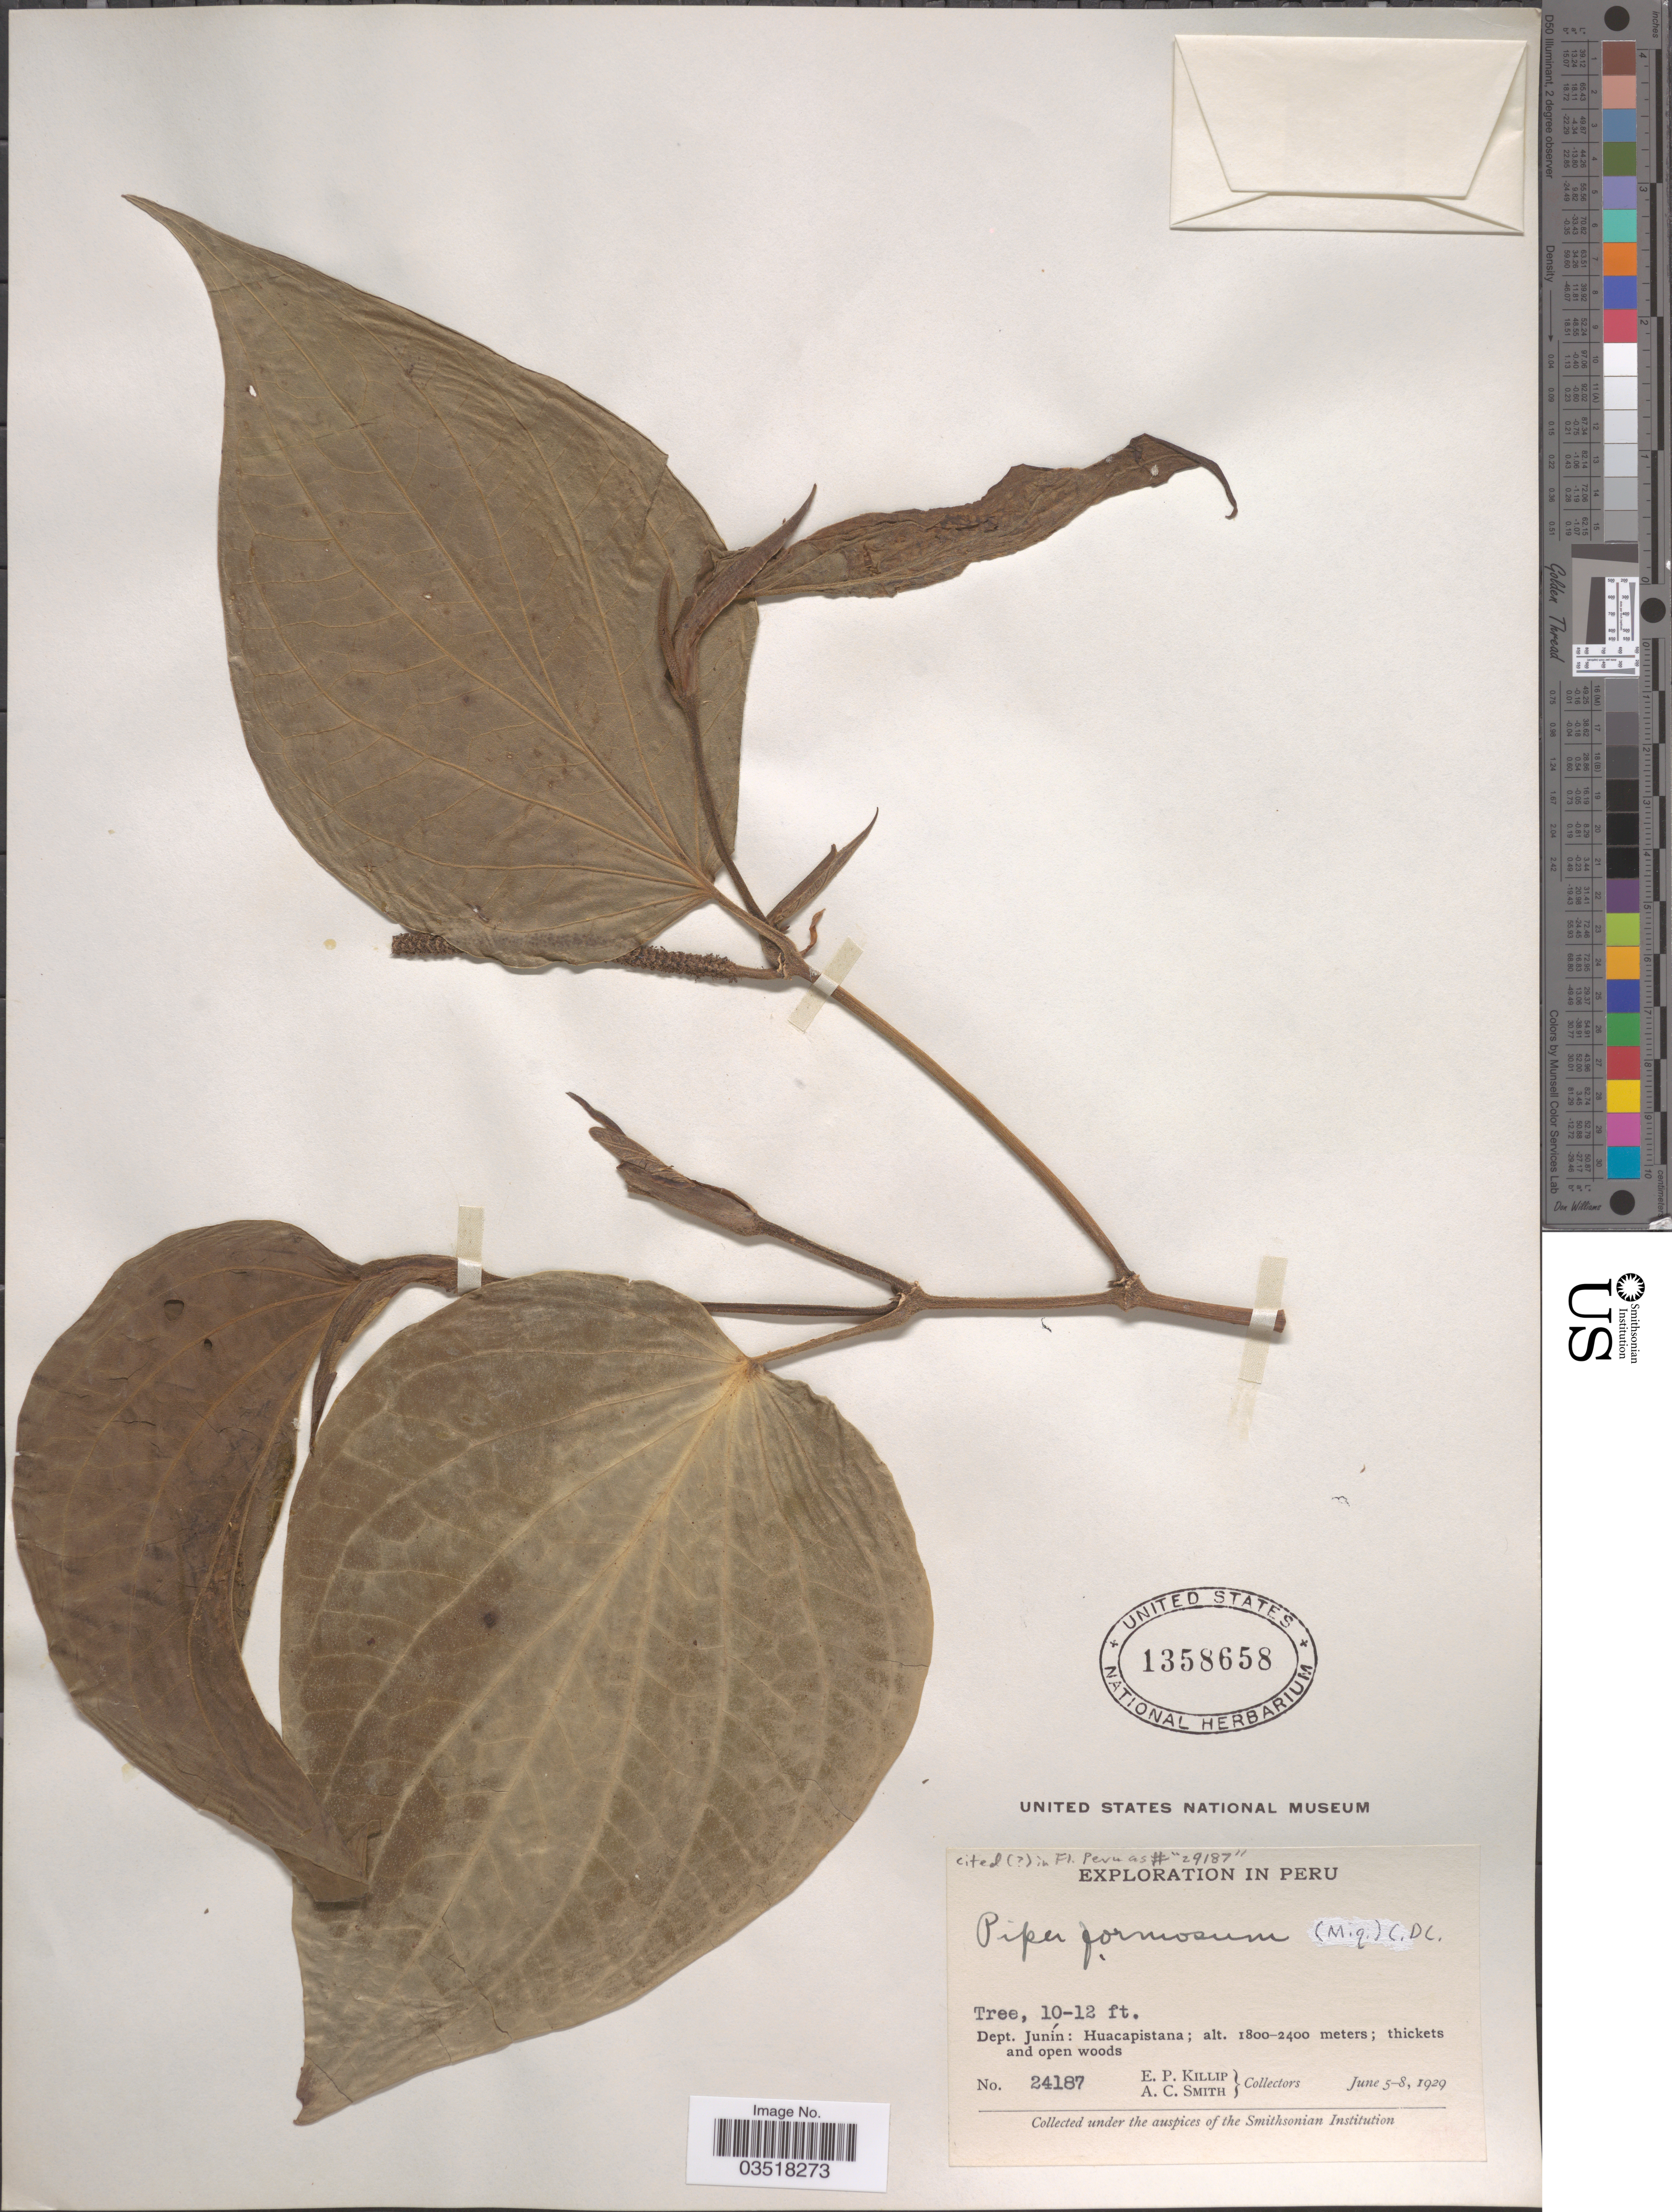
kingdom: Plantae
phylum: Tracheophyta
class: Magnoliopsida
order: Piperales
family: Piperaceae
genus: Piper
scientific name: Piper formosum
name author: C. DC.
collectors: E. P. Killip & A. C. Smith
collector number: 24187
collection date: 1929-06-05/1929-06-08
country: Peru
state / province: Junín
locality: Dept. junín: Huacapistana.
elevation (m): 1800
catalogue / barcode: US 1358658